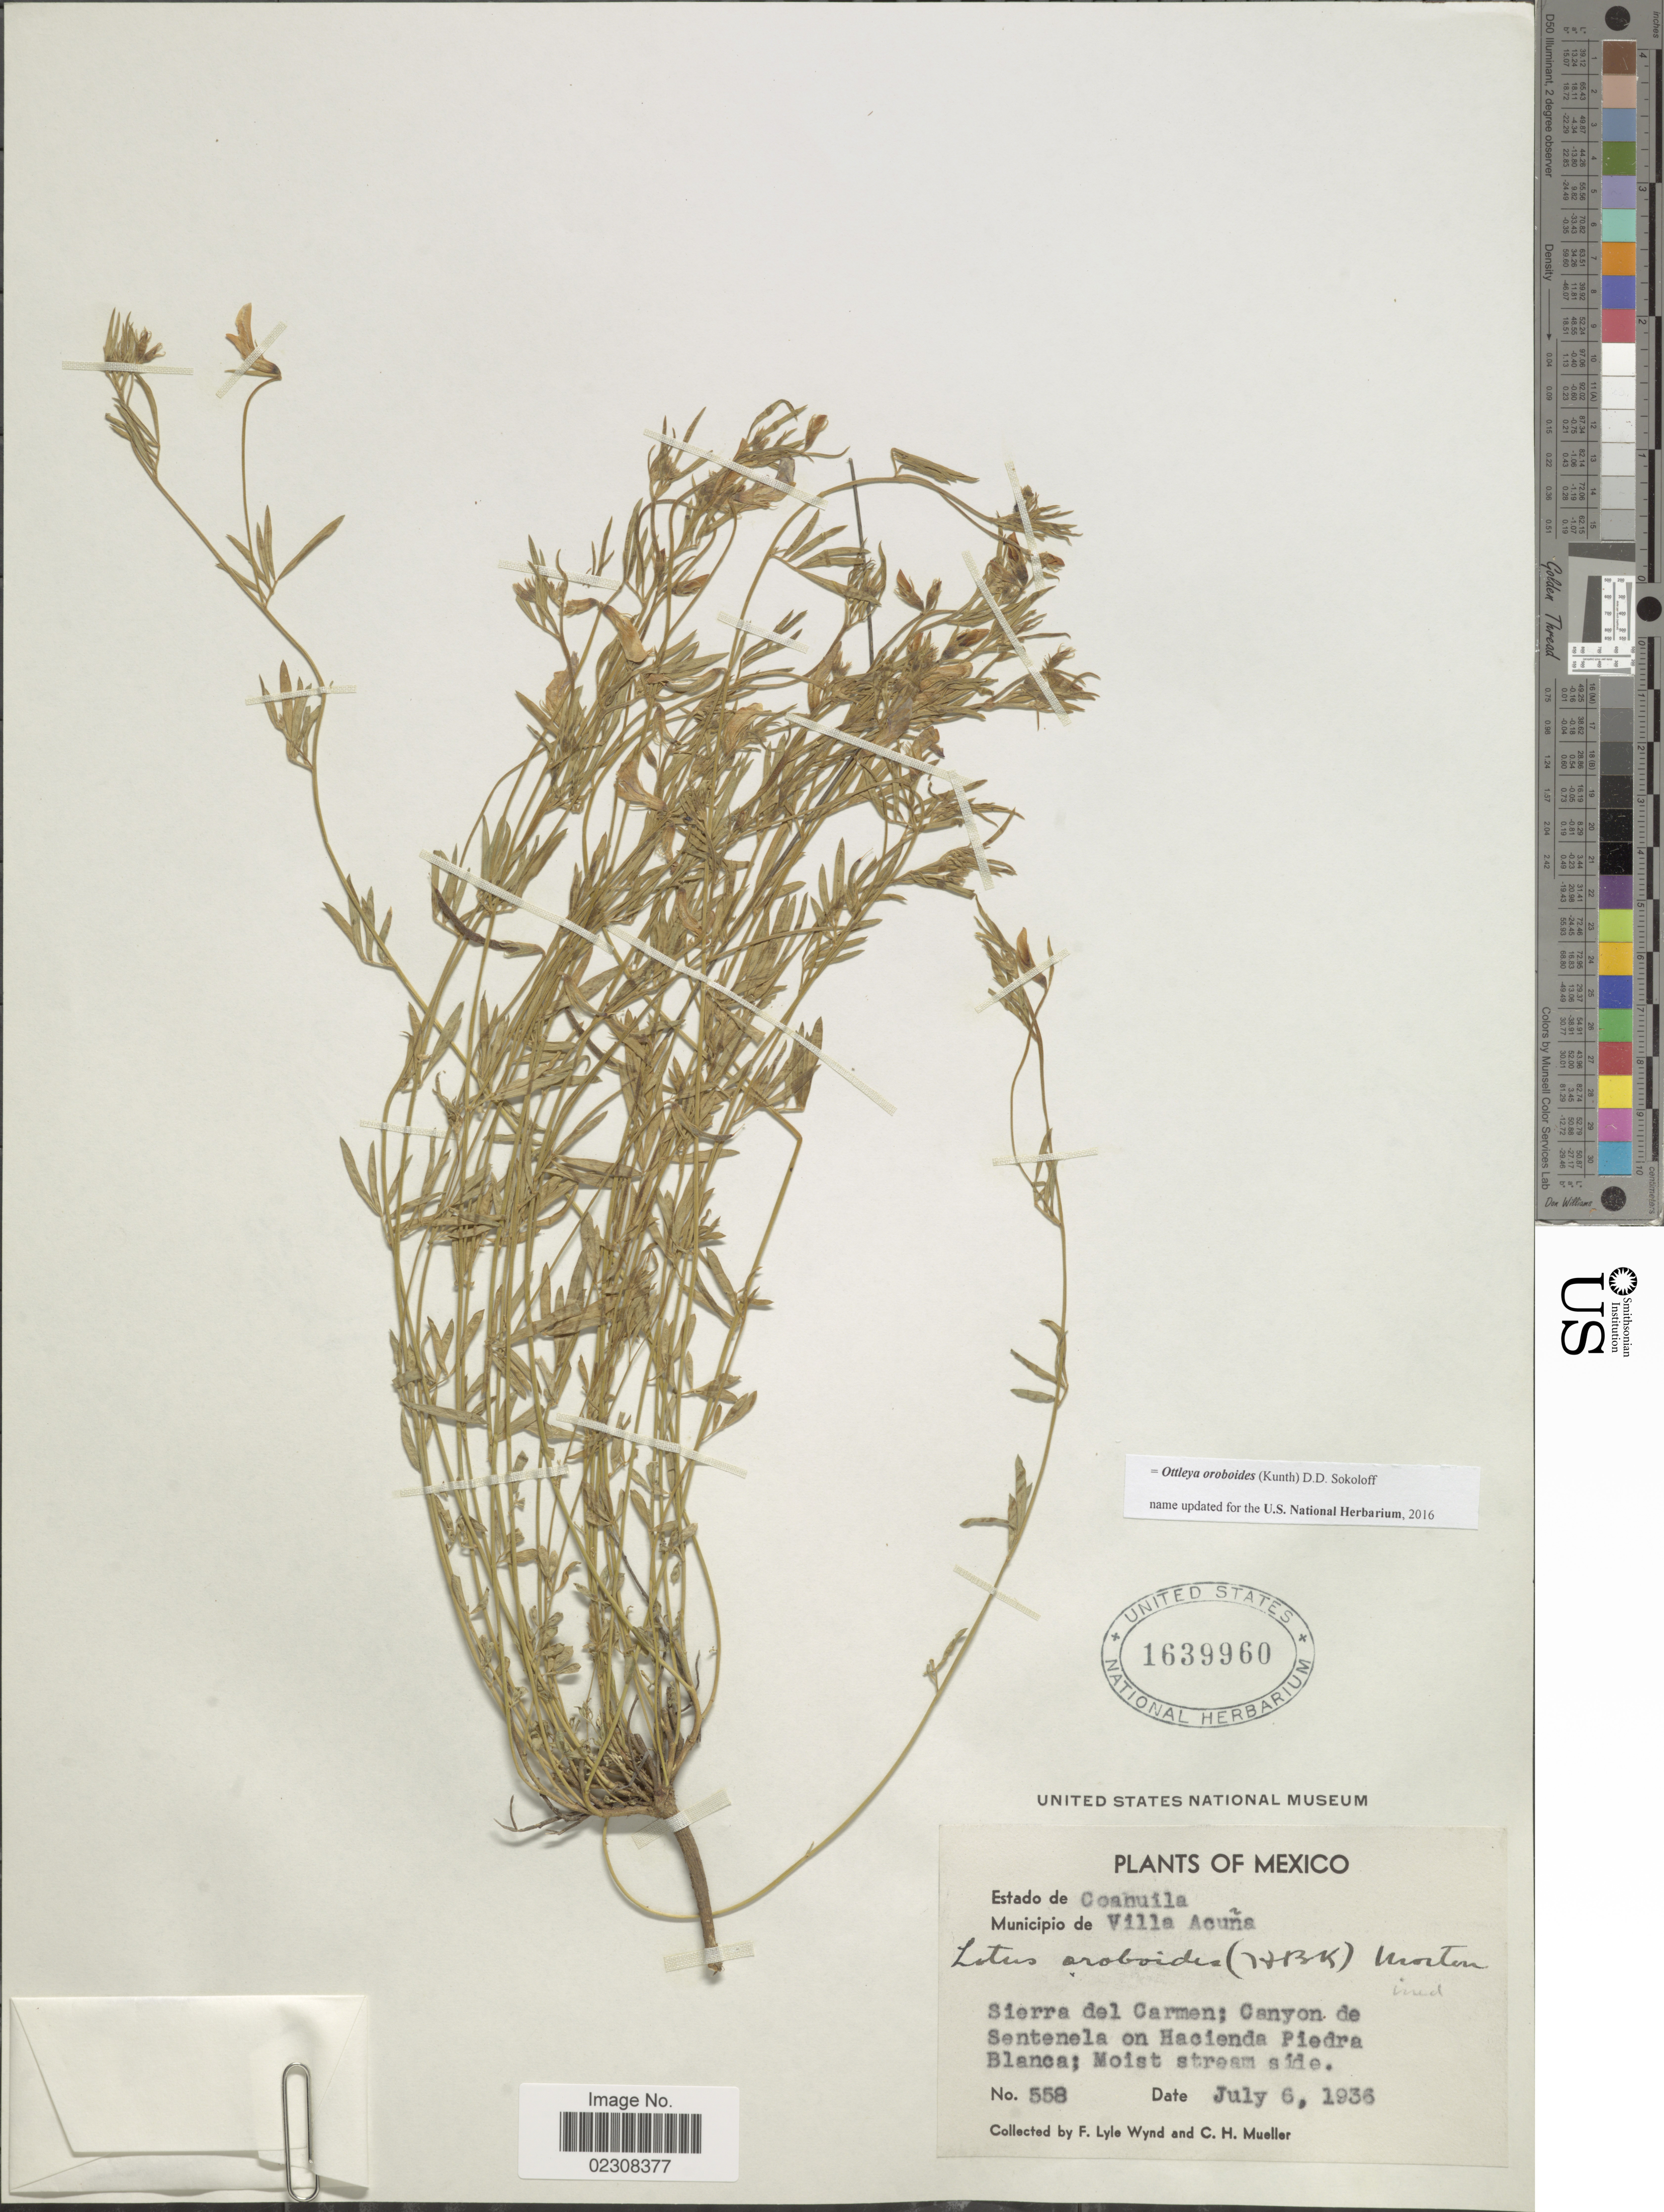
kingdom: Plantae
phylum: Tracheophyta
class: Magnoliopsida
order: Fabales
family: Fabaceae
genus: Ottleya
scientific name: Ottleya oroboides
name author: (Kunth) D.D. Sokoloff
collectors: F. L. Wynd & C. H. Mueller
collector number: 558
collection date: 1936-07-06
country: Mexico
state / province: Coahuila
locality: Municipio de Villa Acuña, Sierra del Carmen; Canyon de Sentenela on Hacienda Piedra Blanca; Moist stream side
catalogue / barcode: US 1639960